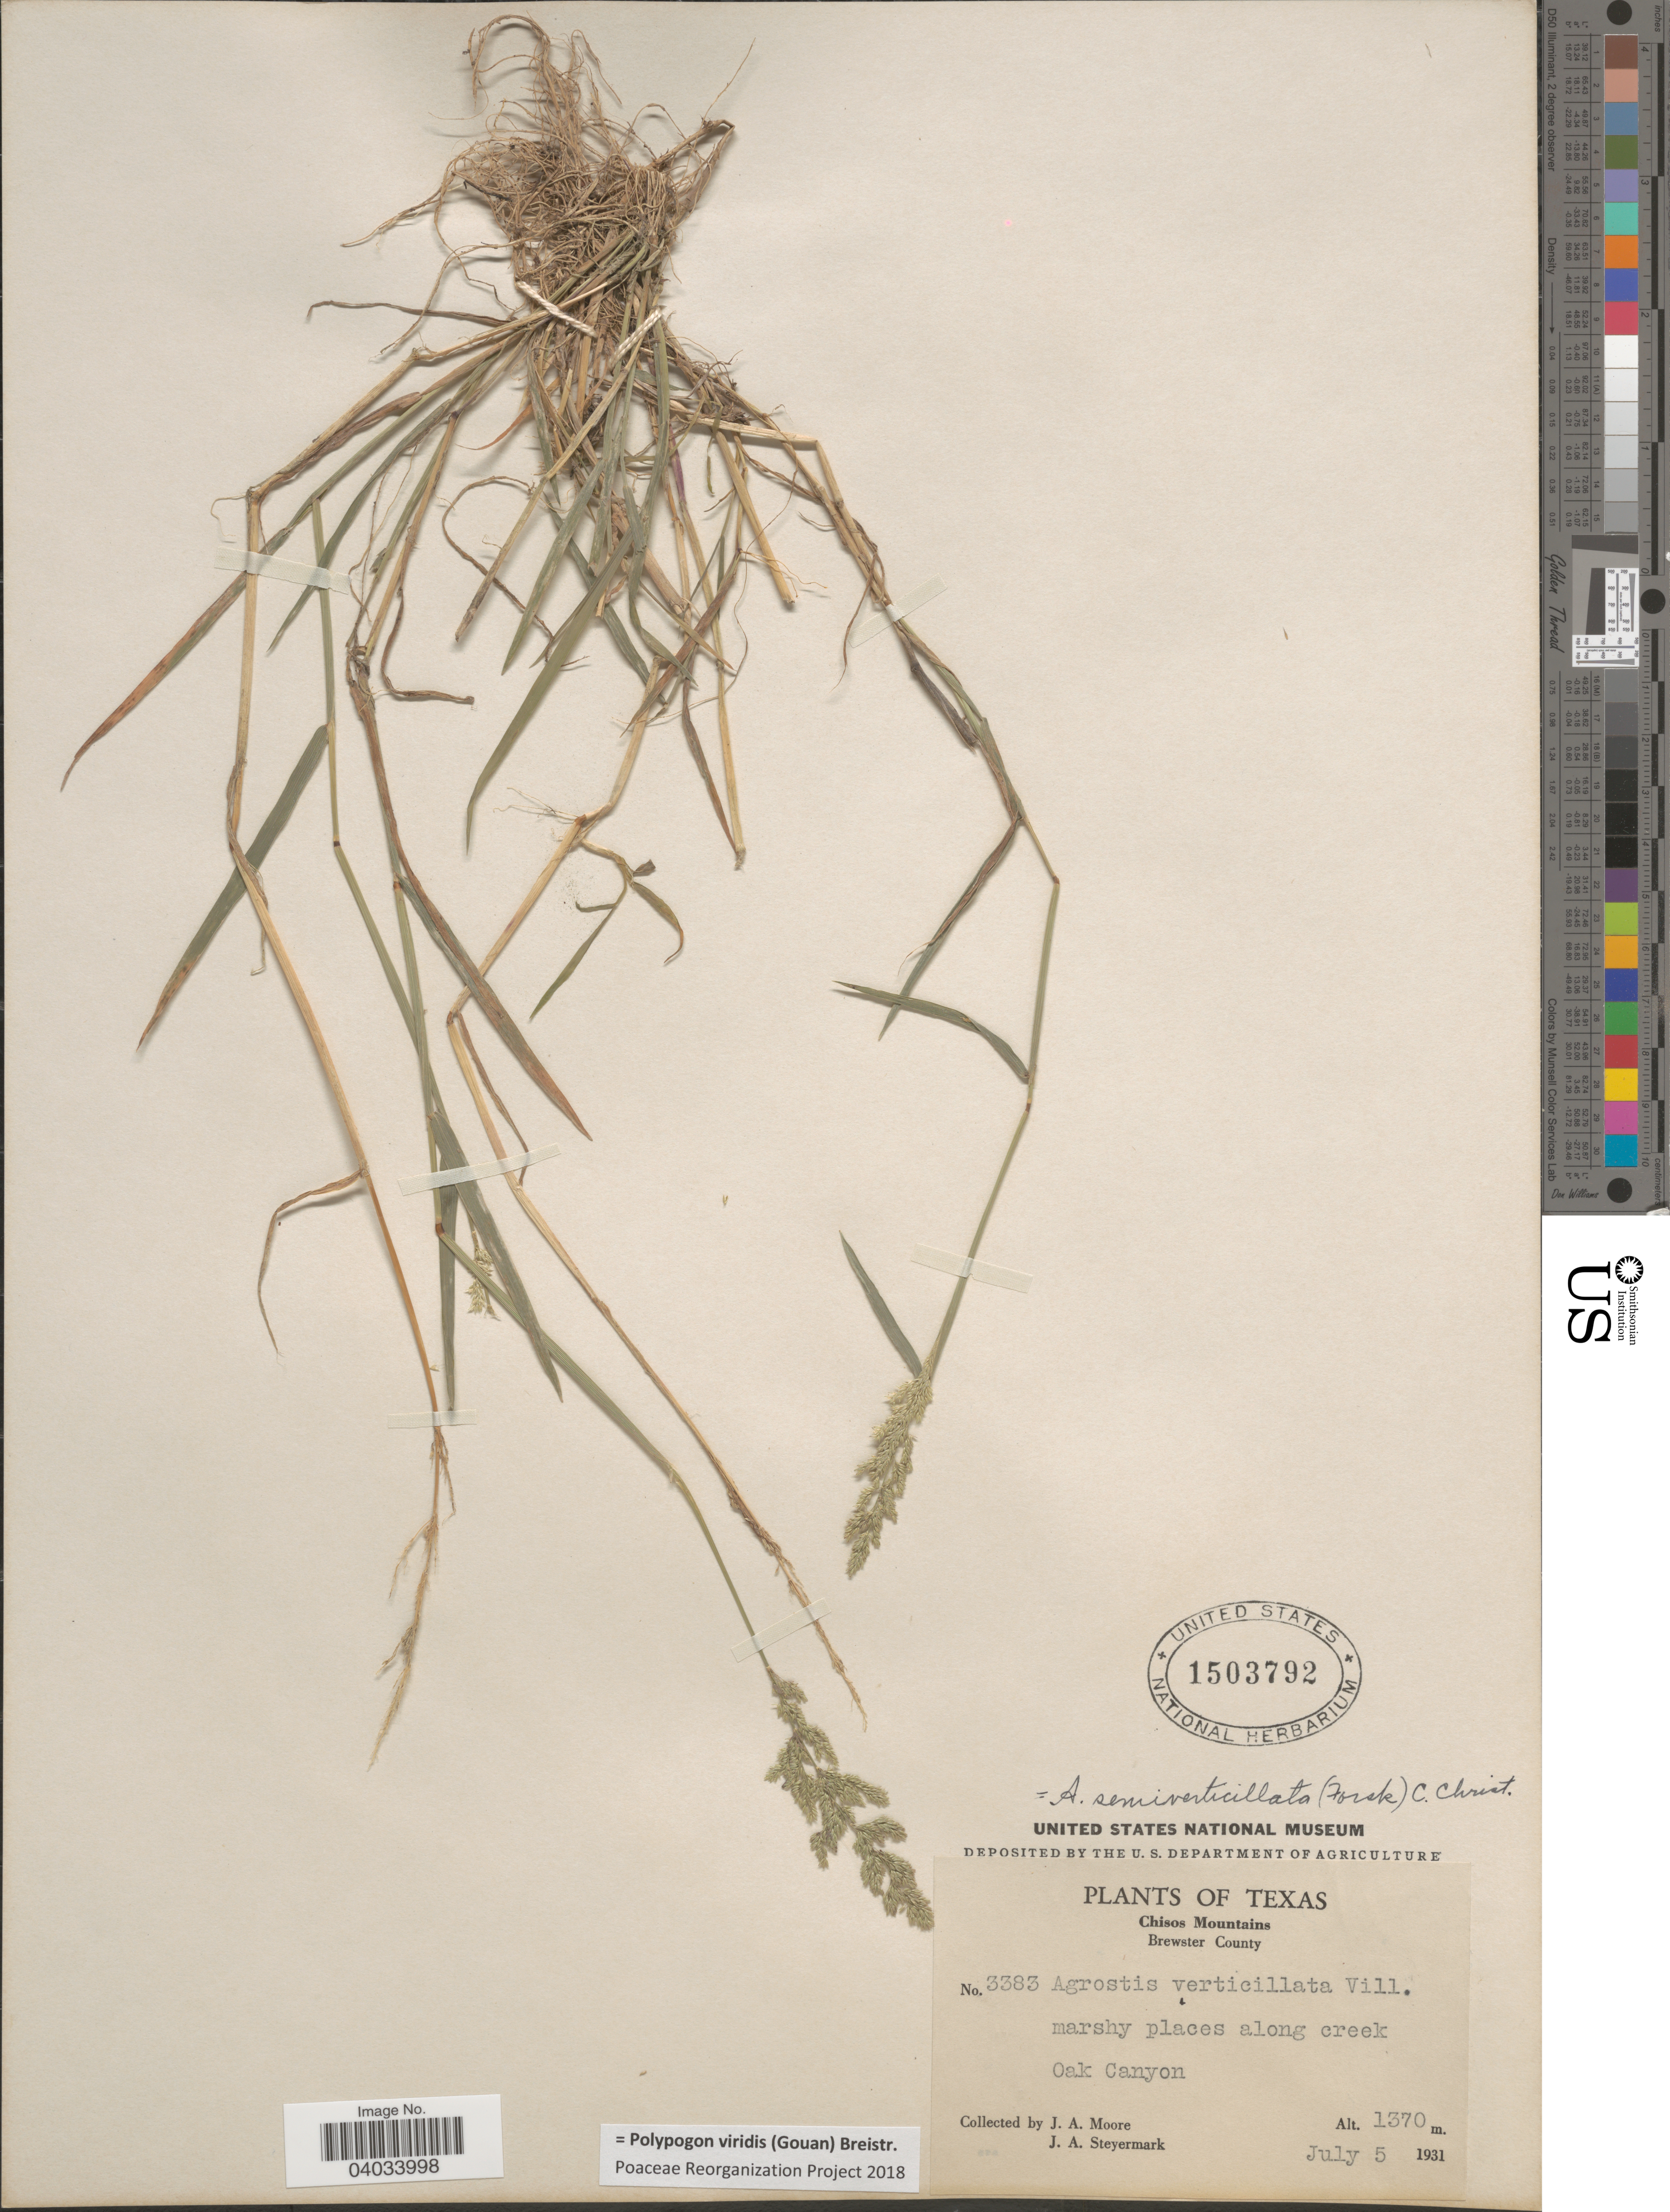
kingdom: Plantae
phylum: Tracheophyta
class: Liliopsida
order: Poales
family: Poaceae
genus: Polypogon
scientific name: Polypogon viridis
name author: (Gouan) Breistroffer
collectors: J. A. Moore & J. Steyermark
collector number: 3383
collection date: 1931-07-05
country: United States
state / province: Texas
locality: Chisos Mountains. Brewster County. Along creek Oak Canyon.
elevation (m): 1370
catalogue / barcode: US 1503792